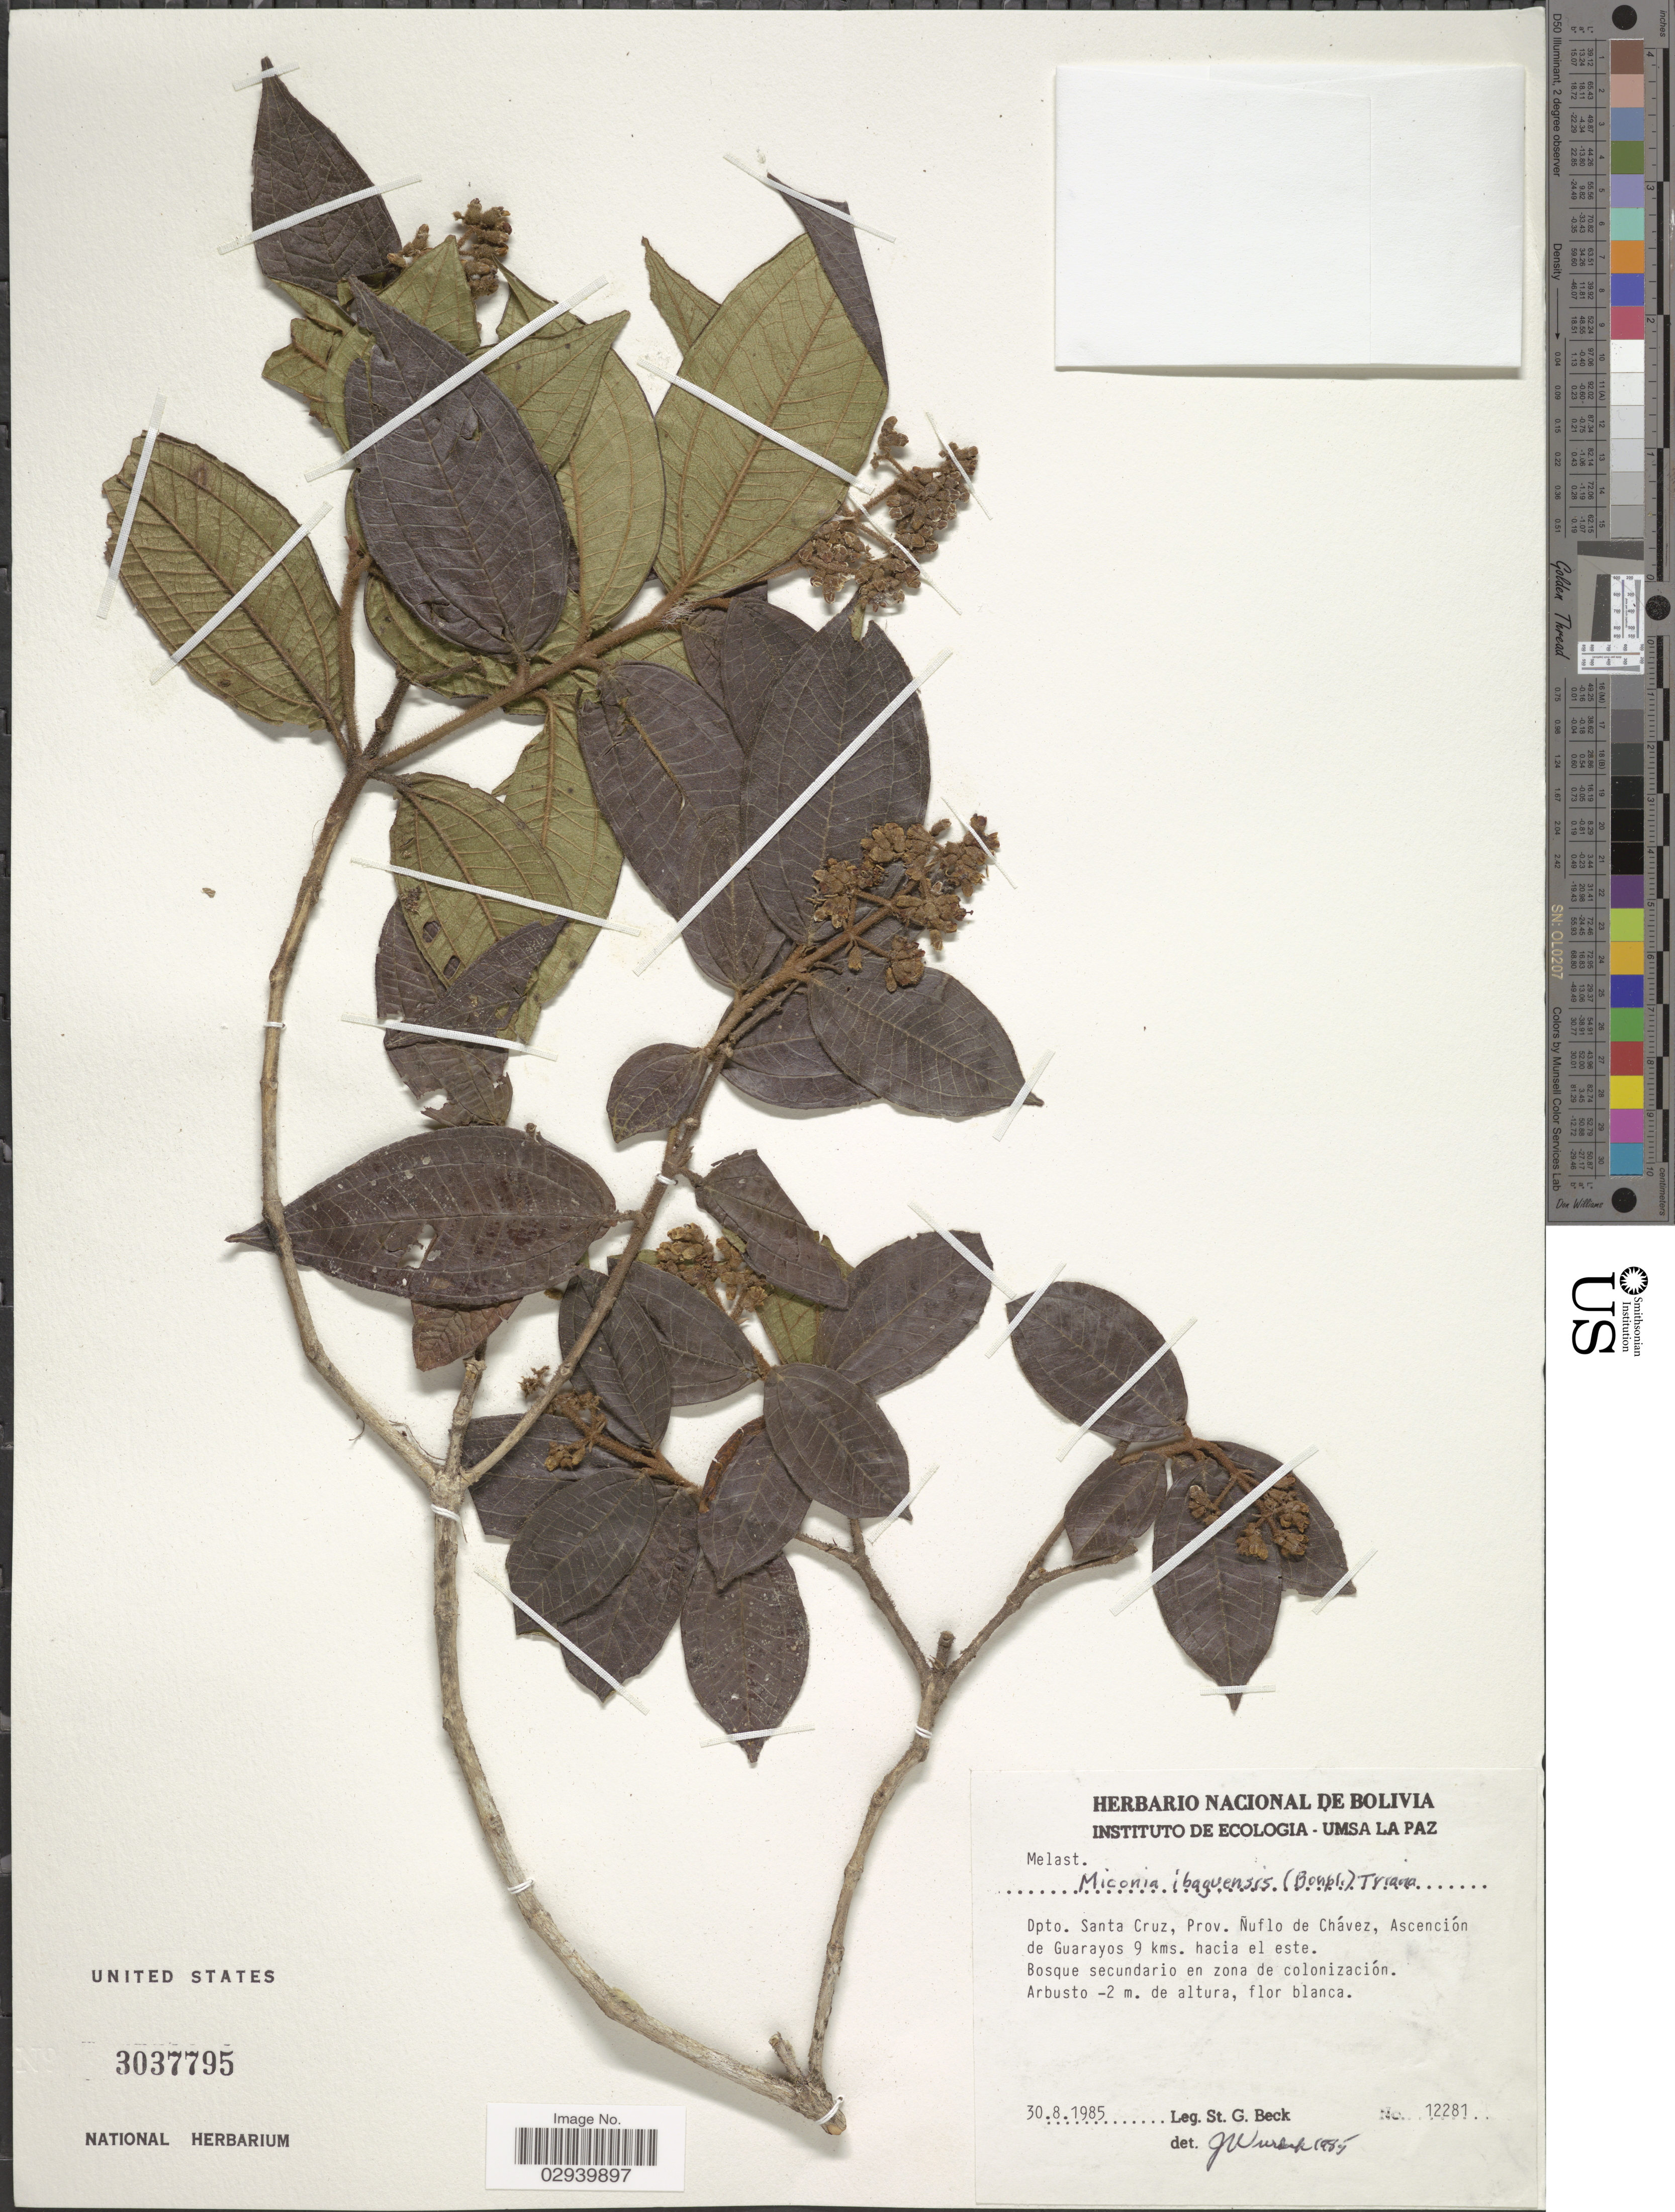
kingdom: Plantae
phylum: Tracheophyta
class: Magnoliopsida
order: Myrtales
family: Melastomataceae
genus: Miconia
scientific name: Miconia ibaguensis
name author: (Bonpl.) Triana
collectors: S. Beck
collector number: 12281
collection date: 1985-08-30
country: Bolivia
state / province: Santa Cruz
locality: Dpto. Santa Cruz, Prov. Ñuflo de Chávez, Ascención de Guarayos 9 kms. hacia el este.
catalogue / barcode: US 3037795